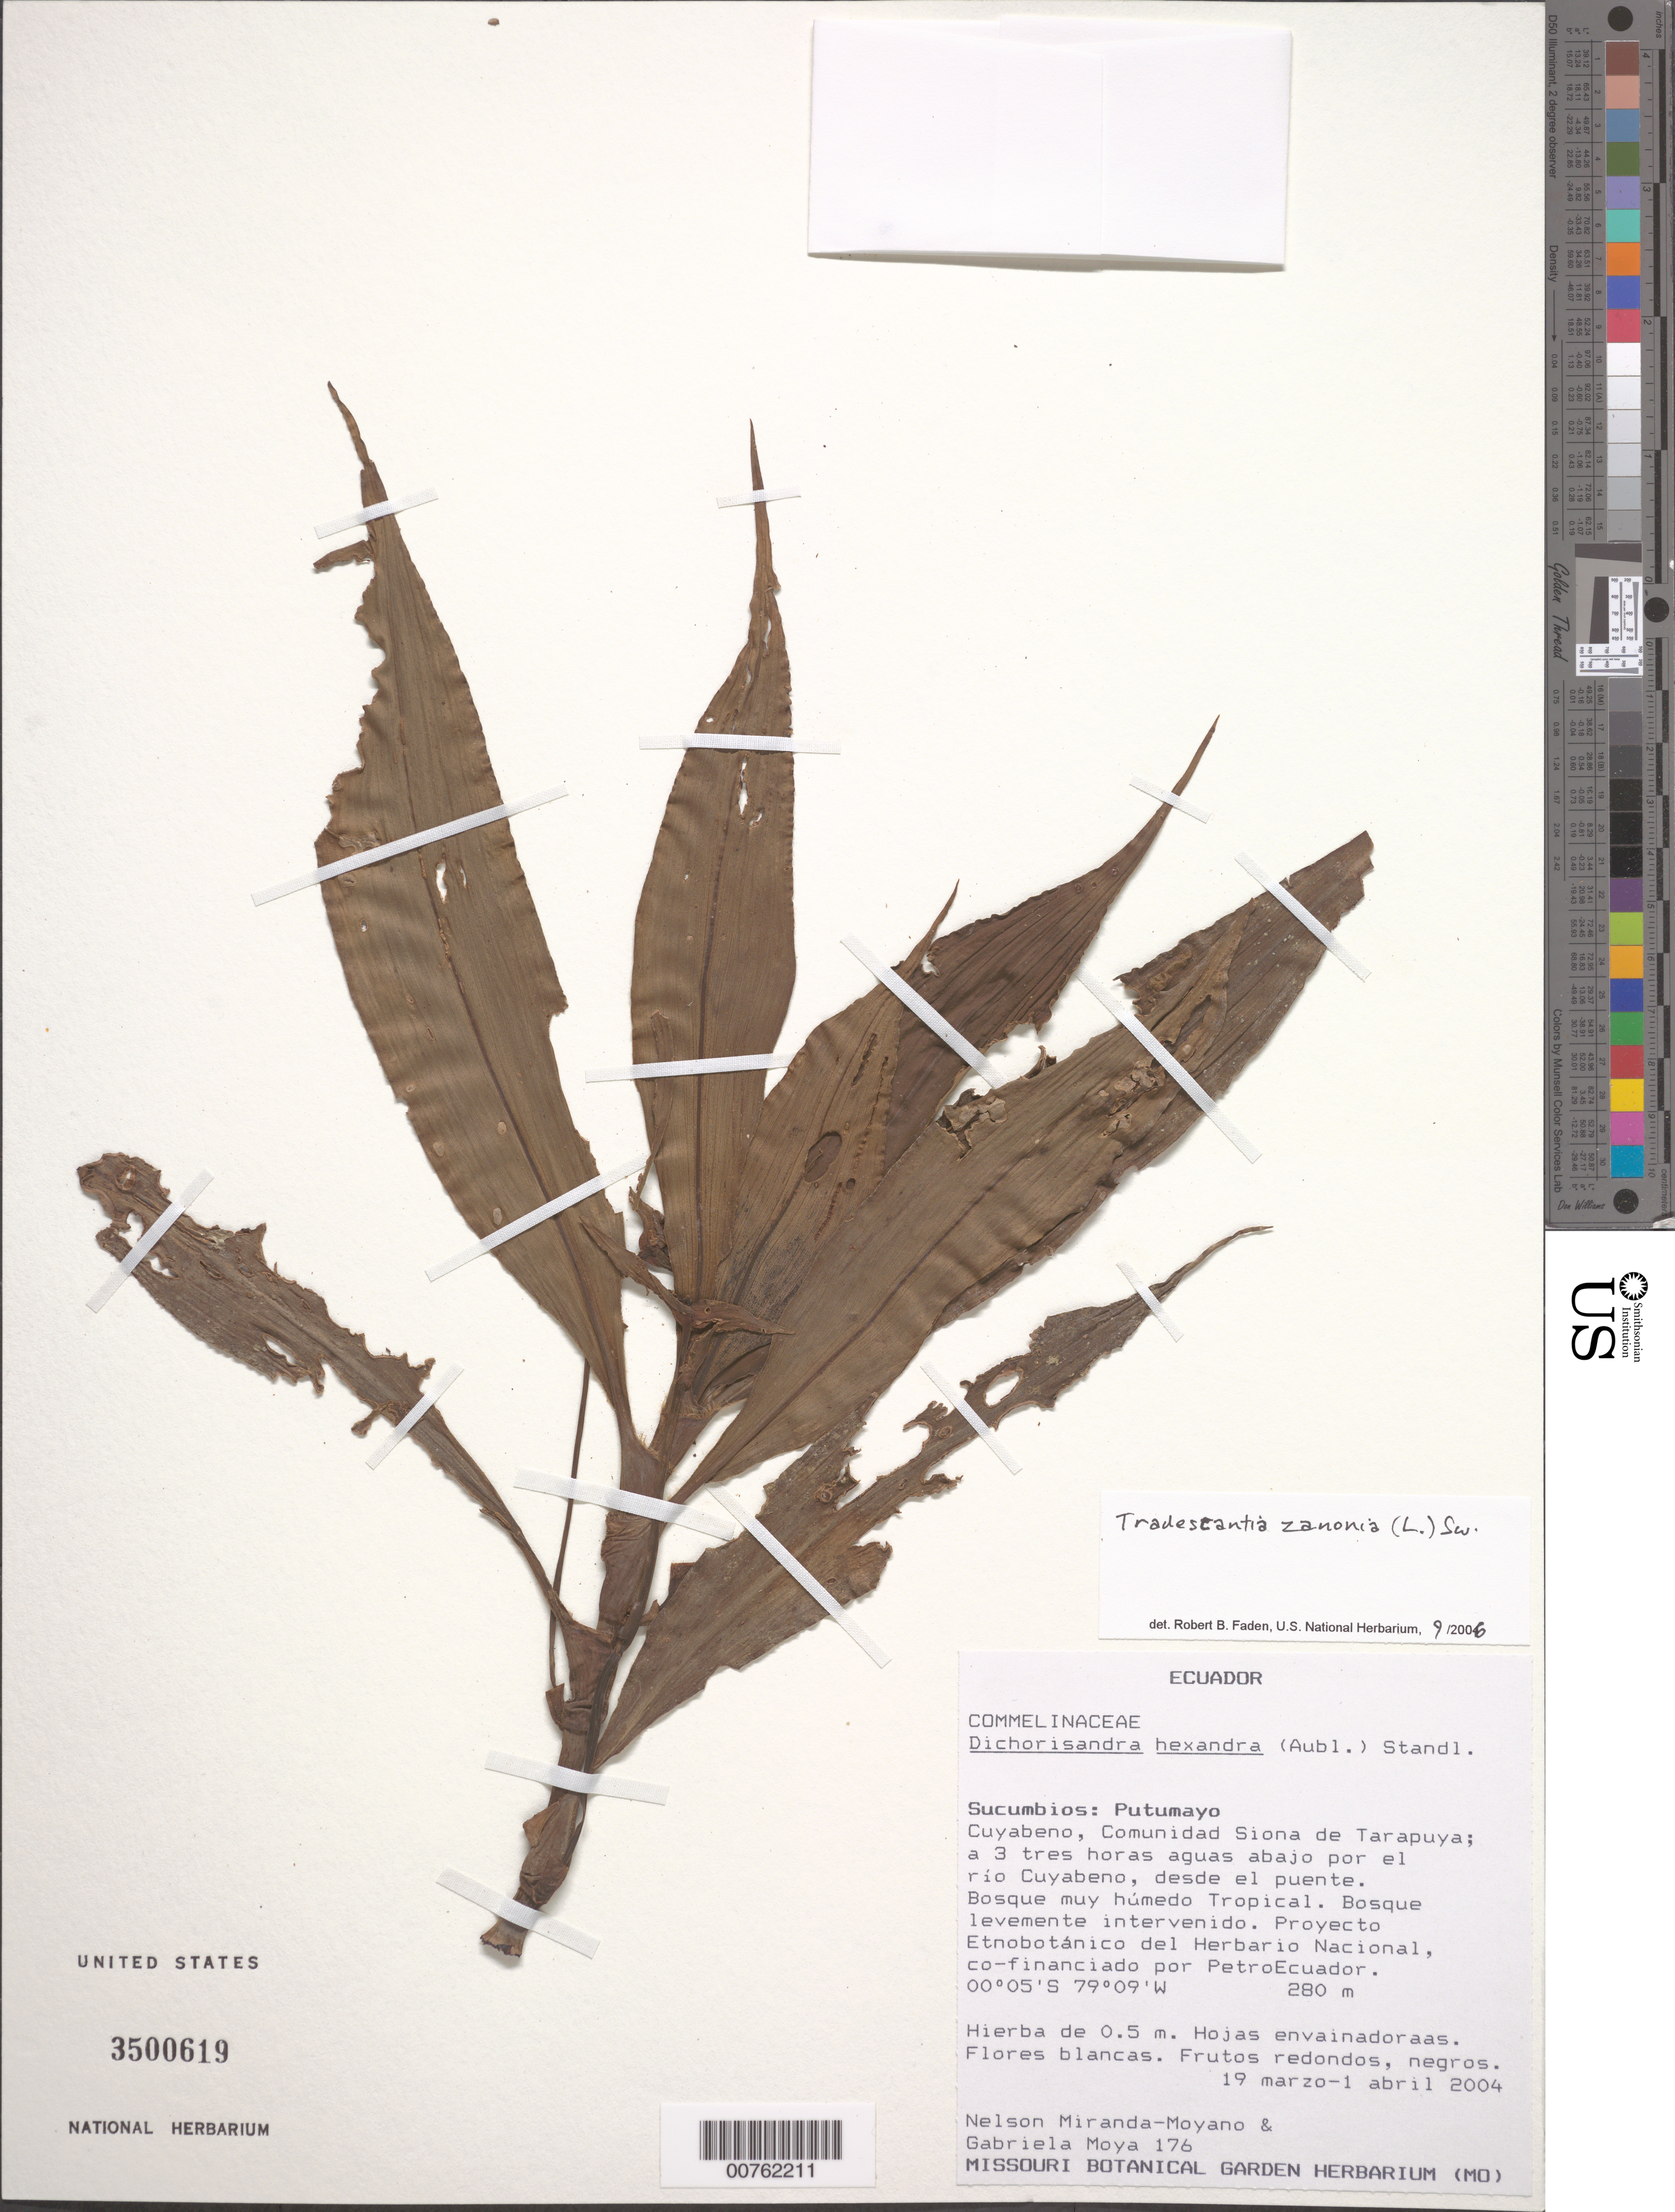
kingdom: Plantae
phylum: Tracheophyta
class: Liliopsida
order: Commelinales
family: Commelinaceae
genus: Tradescantia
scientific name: Tradescantia zanonia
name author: (L.) Sw.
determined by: Faden, Robert B., (US), Smithsonian Institution - National Museum of Natural History (UNITED STATES)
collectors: N. Miranda-Moyano & G. Moya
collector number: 176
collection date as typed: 19 Mar-01 Apr 2004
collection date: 2004-03-19/2004-04-01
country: Ecuador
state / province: Sucumbíos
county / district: Putumayo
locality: Cuyabeno, Comunidad Siona de Tarapuya; a 3 tres horas aguas Abajo por el Rio Cuyabeno, desde el Puente. Bosque muy humedo Tropical. Bosque levemente intervenido. Proyecto EtnoBotanico del HerbaRio Nacional, co-financIado por PetroEcuador.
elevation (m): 280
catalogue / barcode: US 3500619